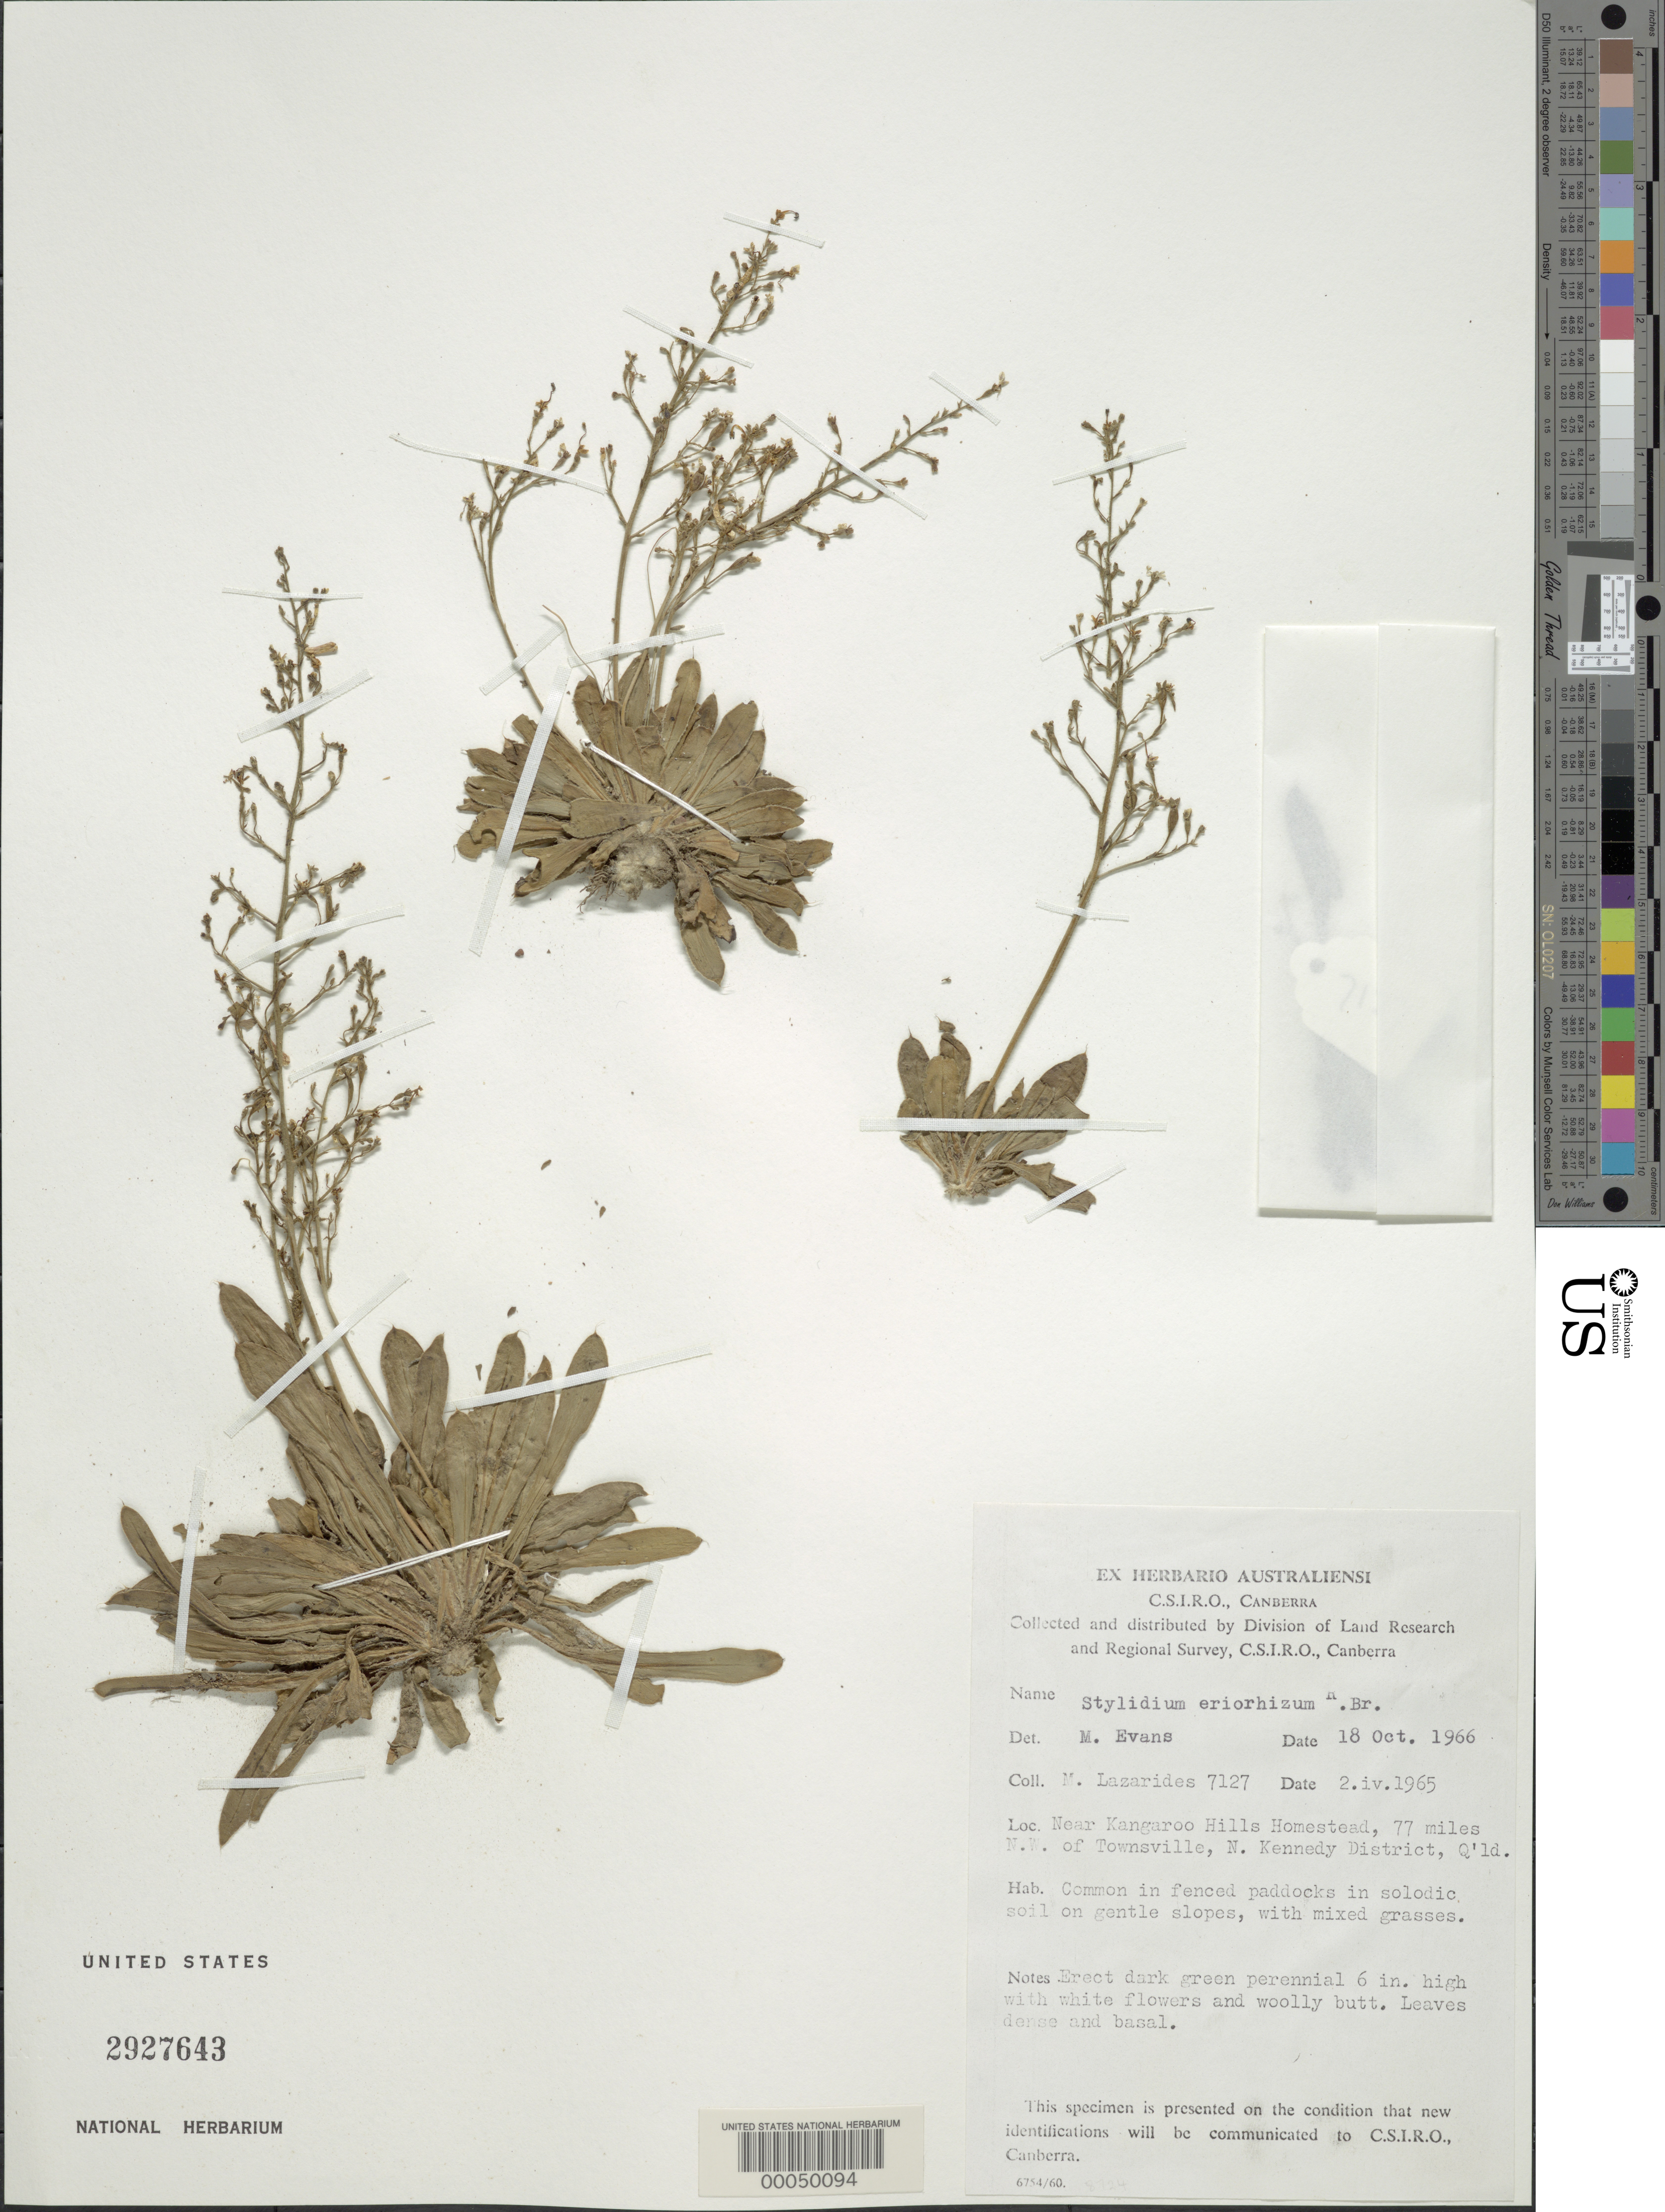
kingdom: Plantae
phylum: Tracheophyta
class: Magnoliopsida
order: Asterales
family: Stylidiaceae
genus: Stylidium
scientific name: Stylidium eriorhizum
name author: R. Br.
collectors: M. Lazarides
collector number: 7127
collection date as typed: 18 Oct 1966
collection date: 1966-10-18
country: Australia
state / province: Queensland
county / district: North Kennedy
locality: Near kangaroo hills homestead, 77 miles nw of townsville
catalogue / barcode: US 2927643